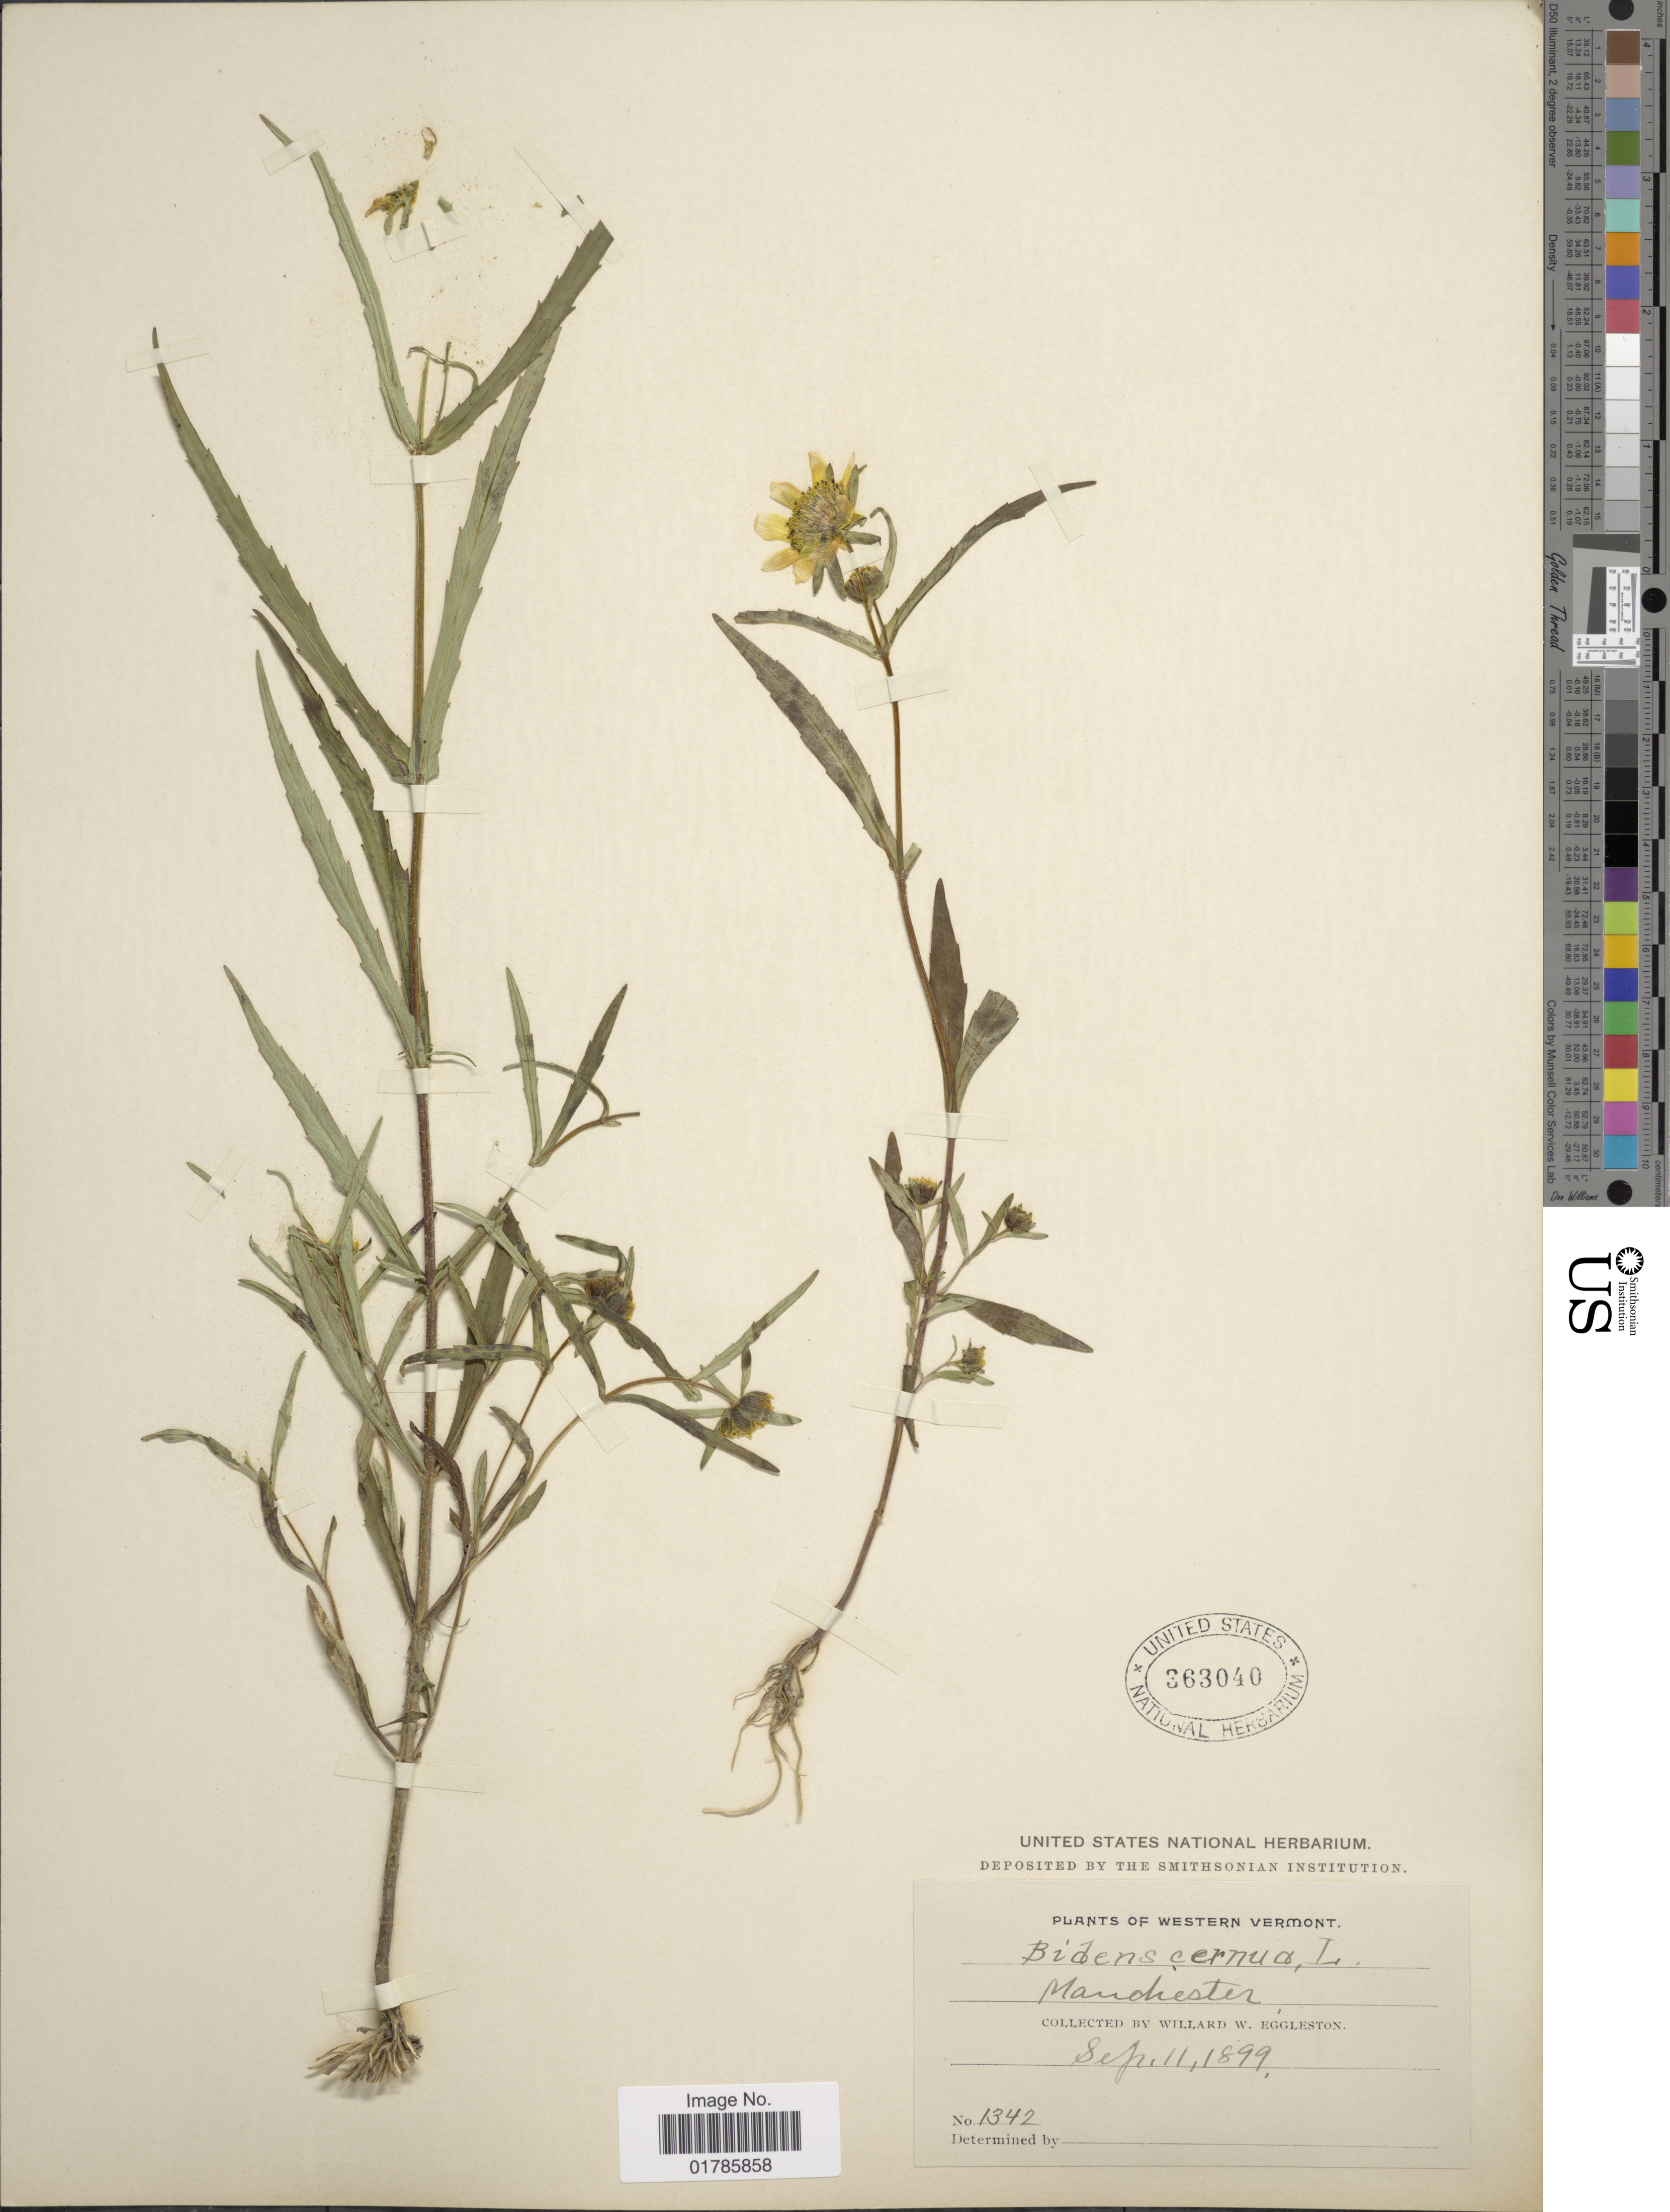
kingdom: Plantae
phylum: Tracheophyta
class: Magnoliopsida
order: Asterales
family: Asteraceae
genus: Bidens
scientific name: Bidens cernua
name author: L.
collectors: W. W. Eggleston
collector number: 1342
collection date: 1899-09-11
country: United States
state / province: Vermont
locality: Western Vermont, Manchester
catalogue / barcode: US 363040